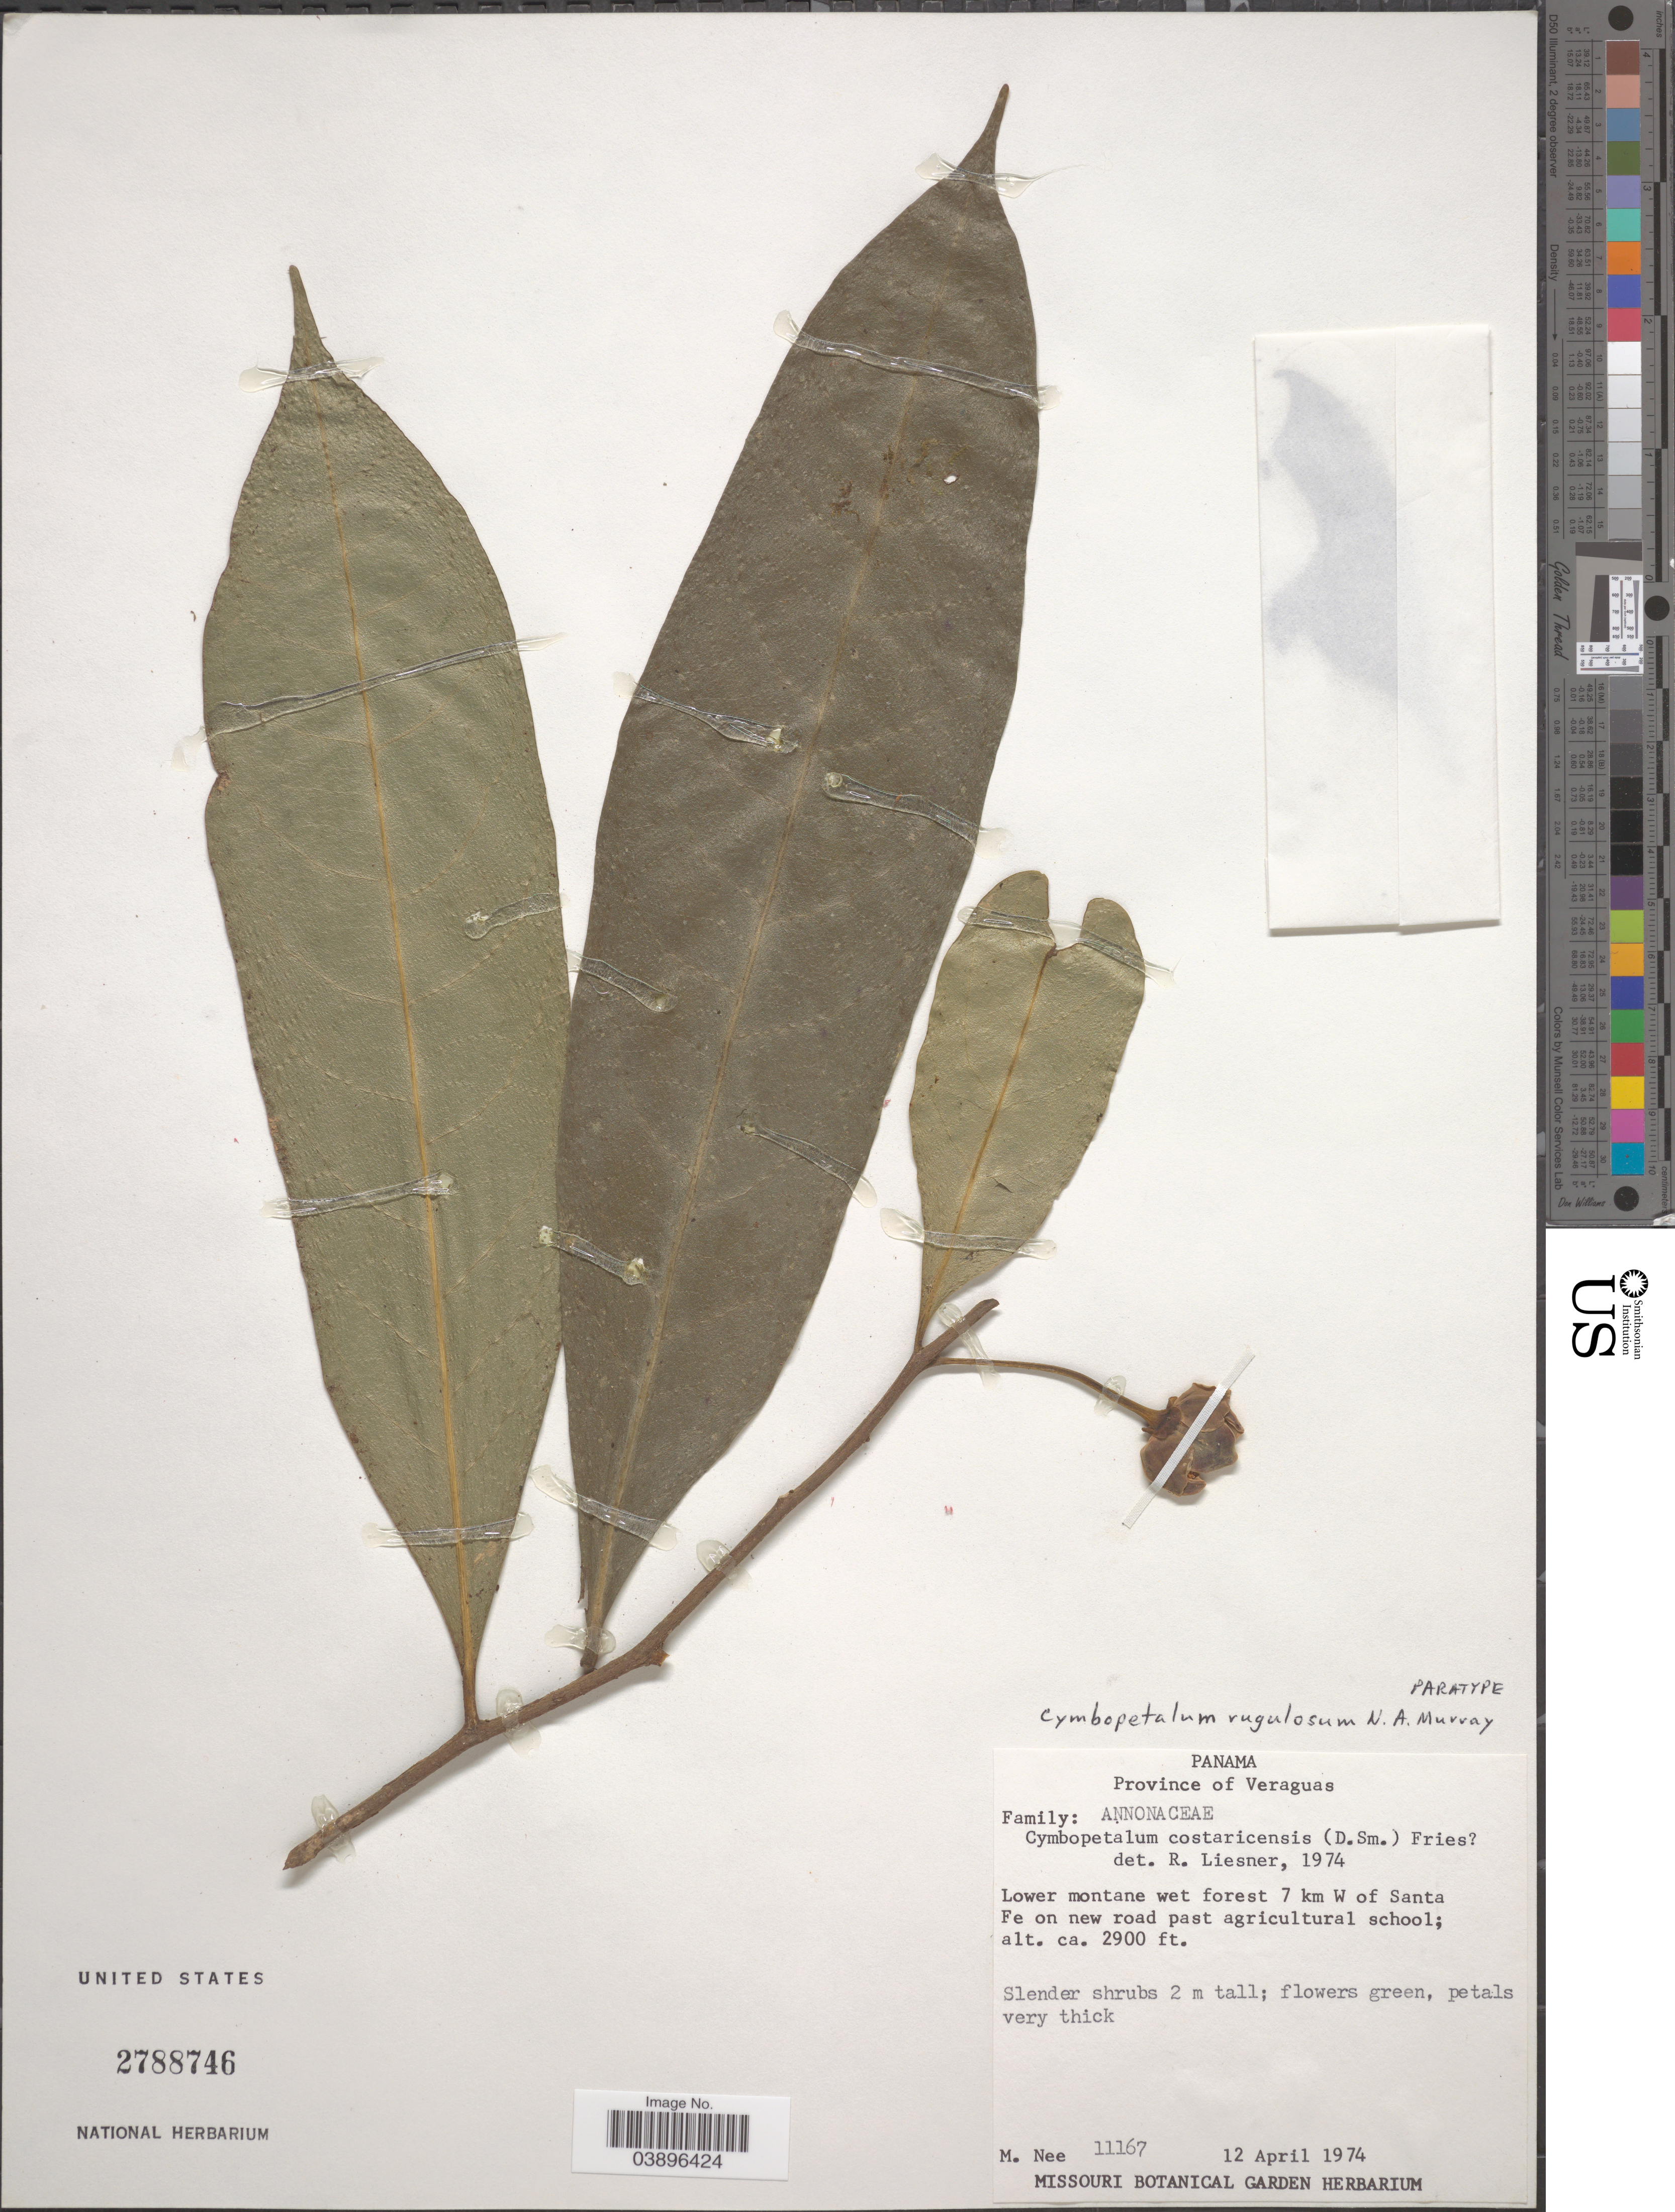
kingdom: Plantae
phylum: Tracheophyta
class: Magnoliopsida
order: Magnoliales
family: Annonaceae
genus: Cymbopetalum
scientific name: Cymbopetalum rugulosum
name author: N.A. Murray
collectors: M. Nee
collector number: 11167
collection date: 1974-04-12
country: Panama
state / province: Veraguas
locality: Lower montane wet forest 7 km W of Santa Fe on new road past agricultural school.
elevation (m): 884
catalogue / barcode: US 2788746